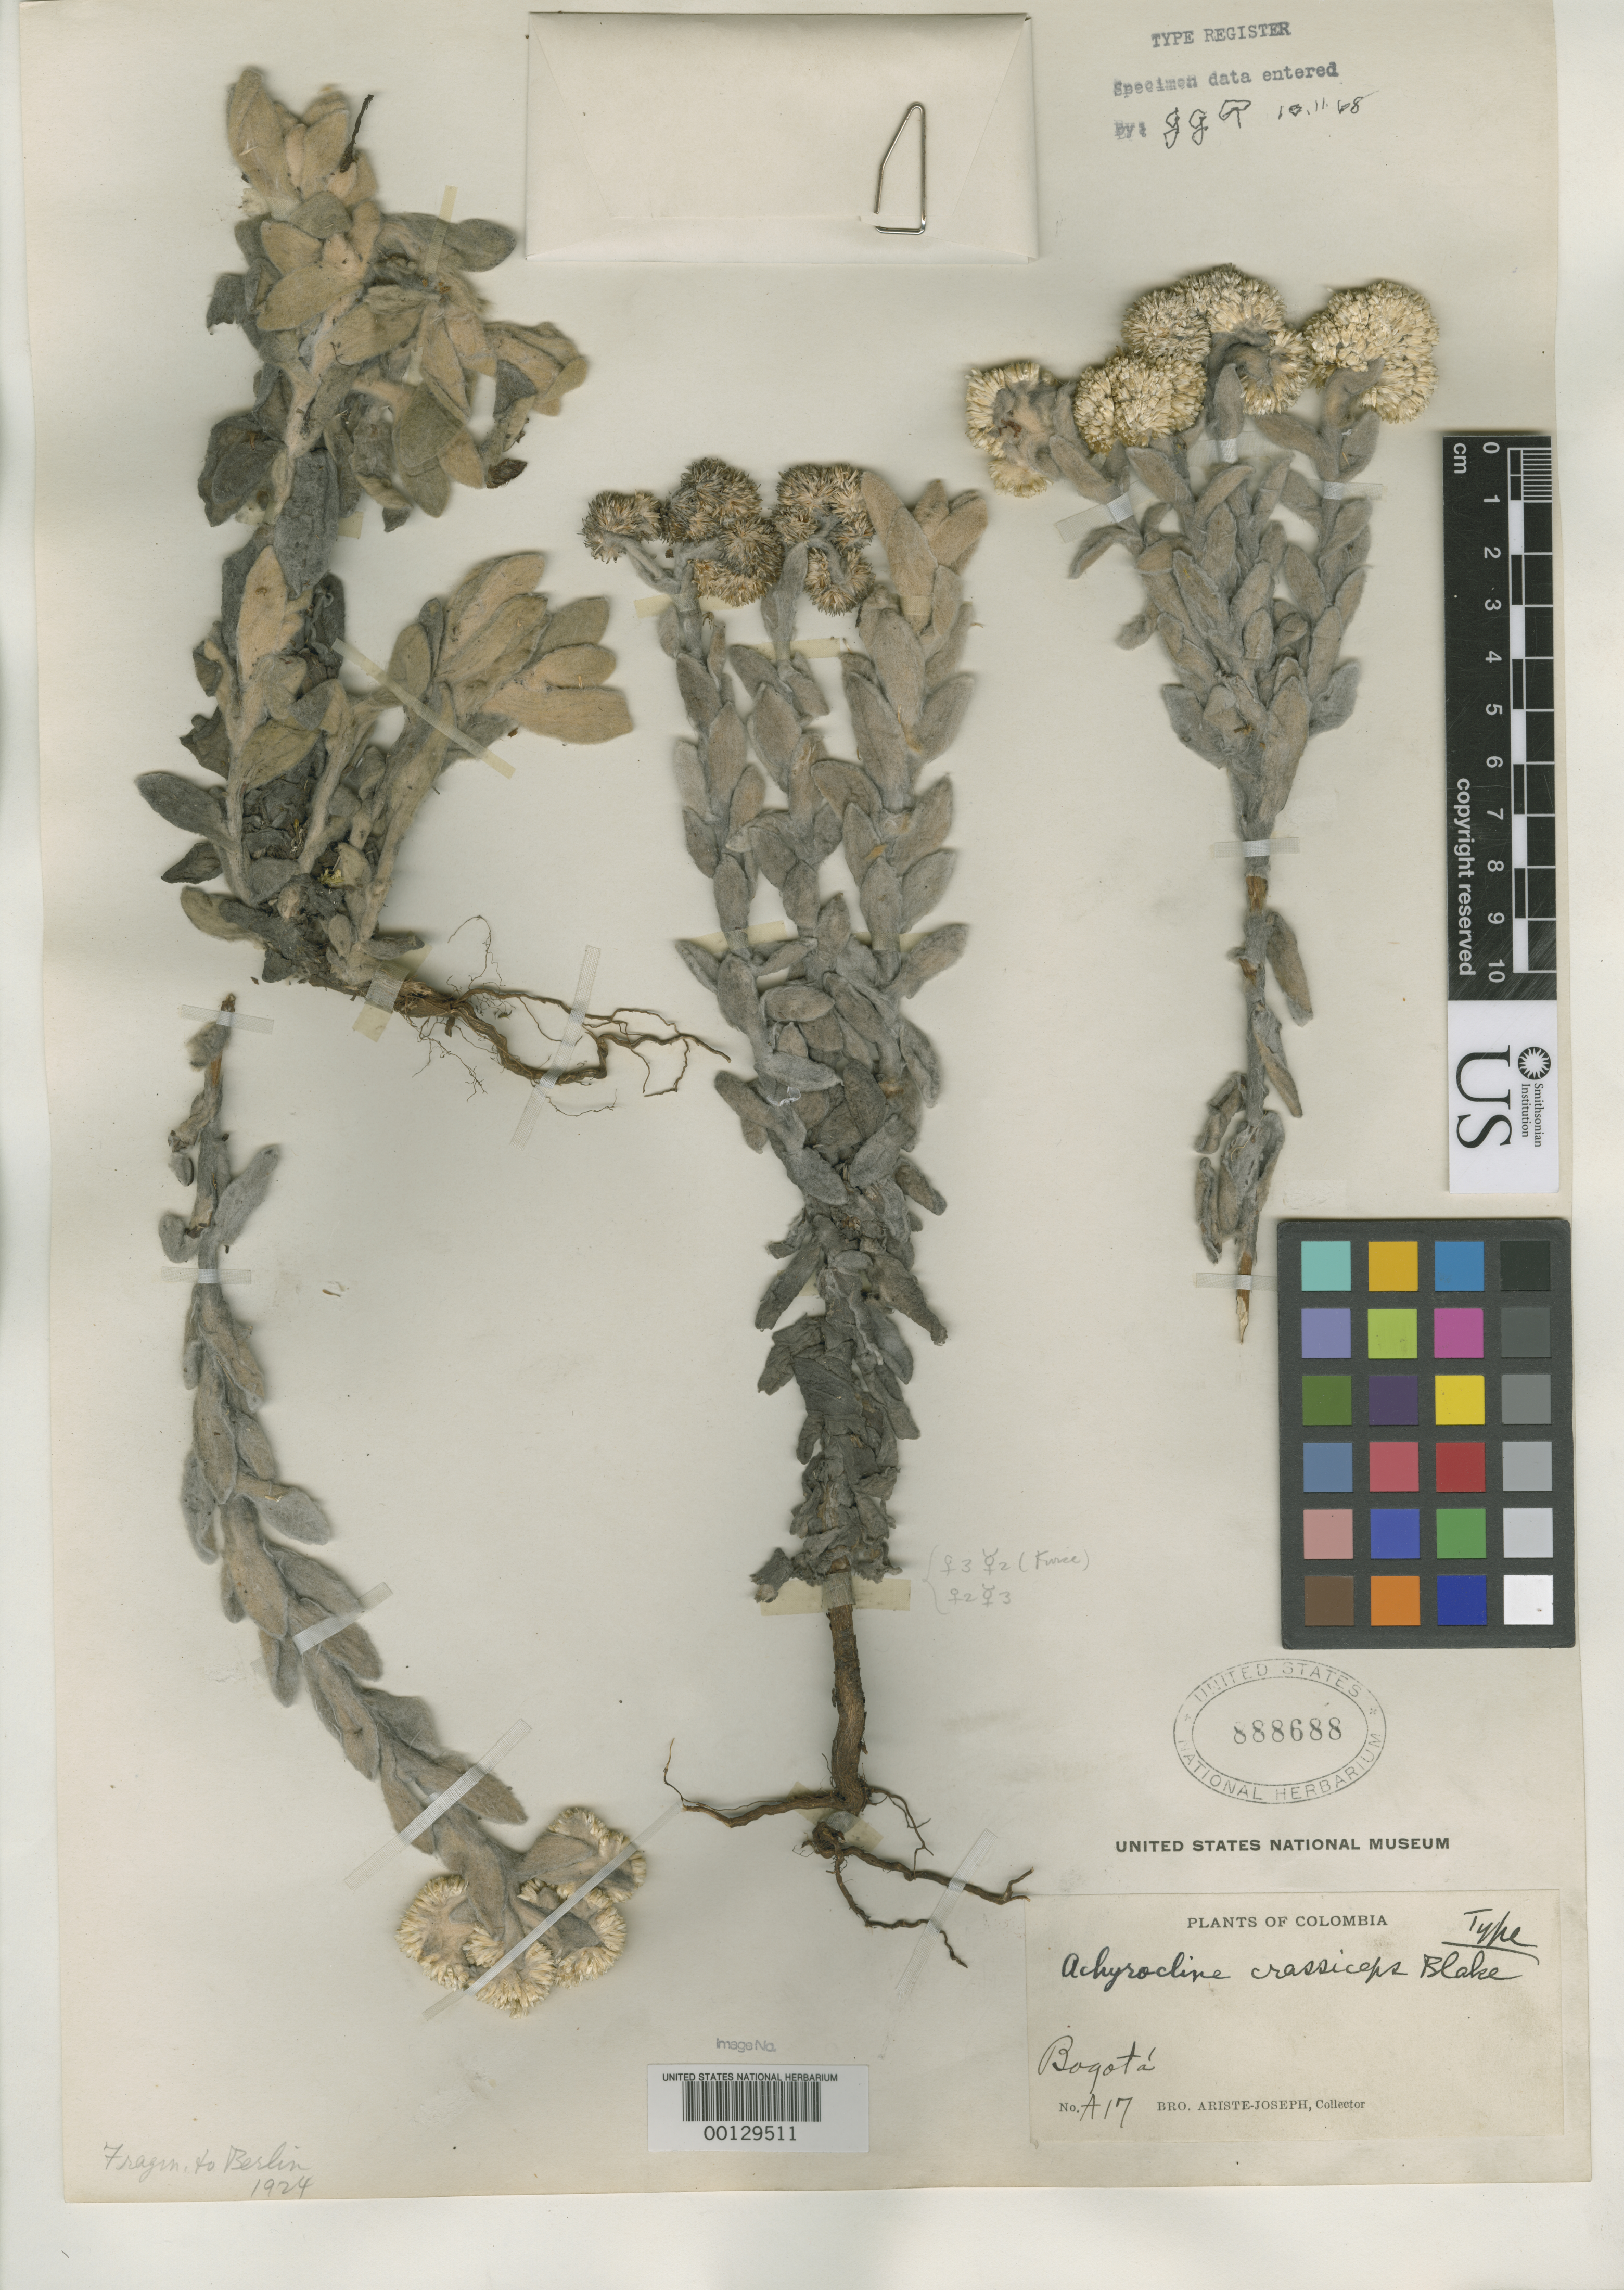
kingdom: Plantae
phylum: Tracheophyta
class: Magnoliopsida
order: Asterales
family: Asteraceae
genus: Achyrocline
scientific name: Achyrocline crassiceps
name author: S.F. Blake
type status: Holotype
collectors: Bro. Ariste-Joseph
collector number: A 17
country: Colombia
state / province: Bogota D.C.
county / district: Bogotá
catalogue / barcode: US 888688